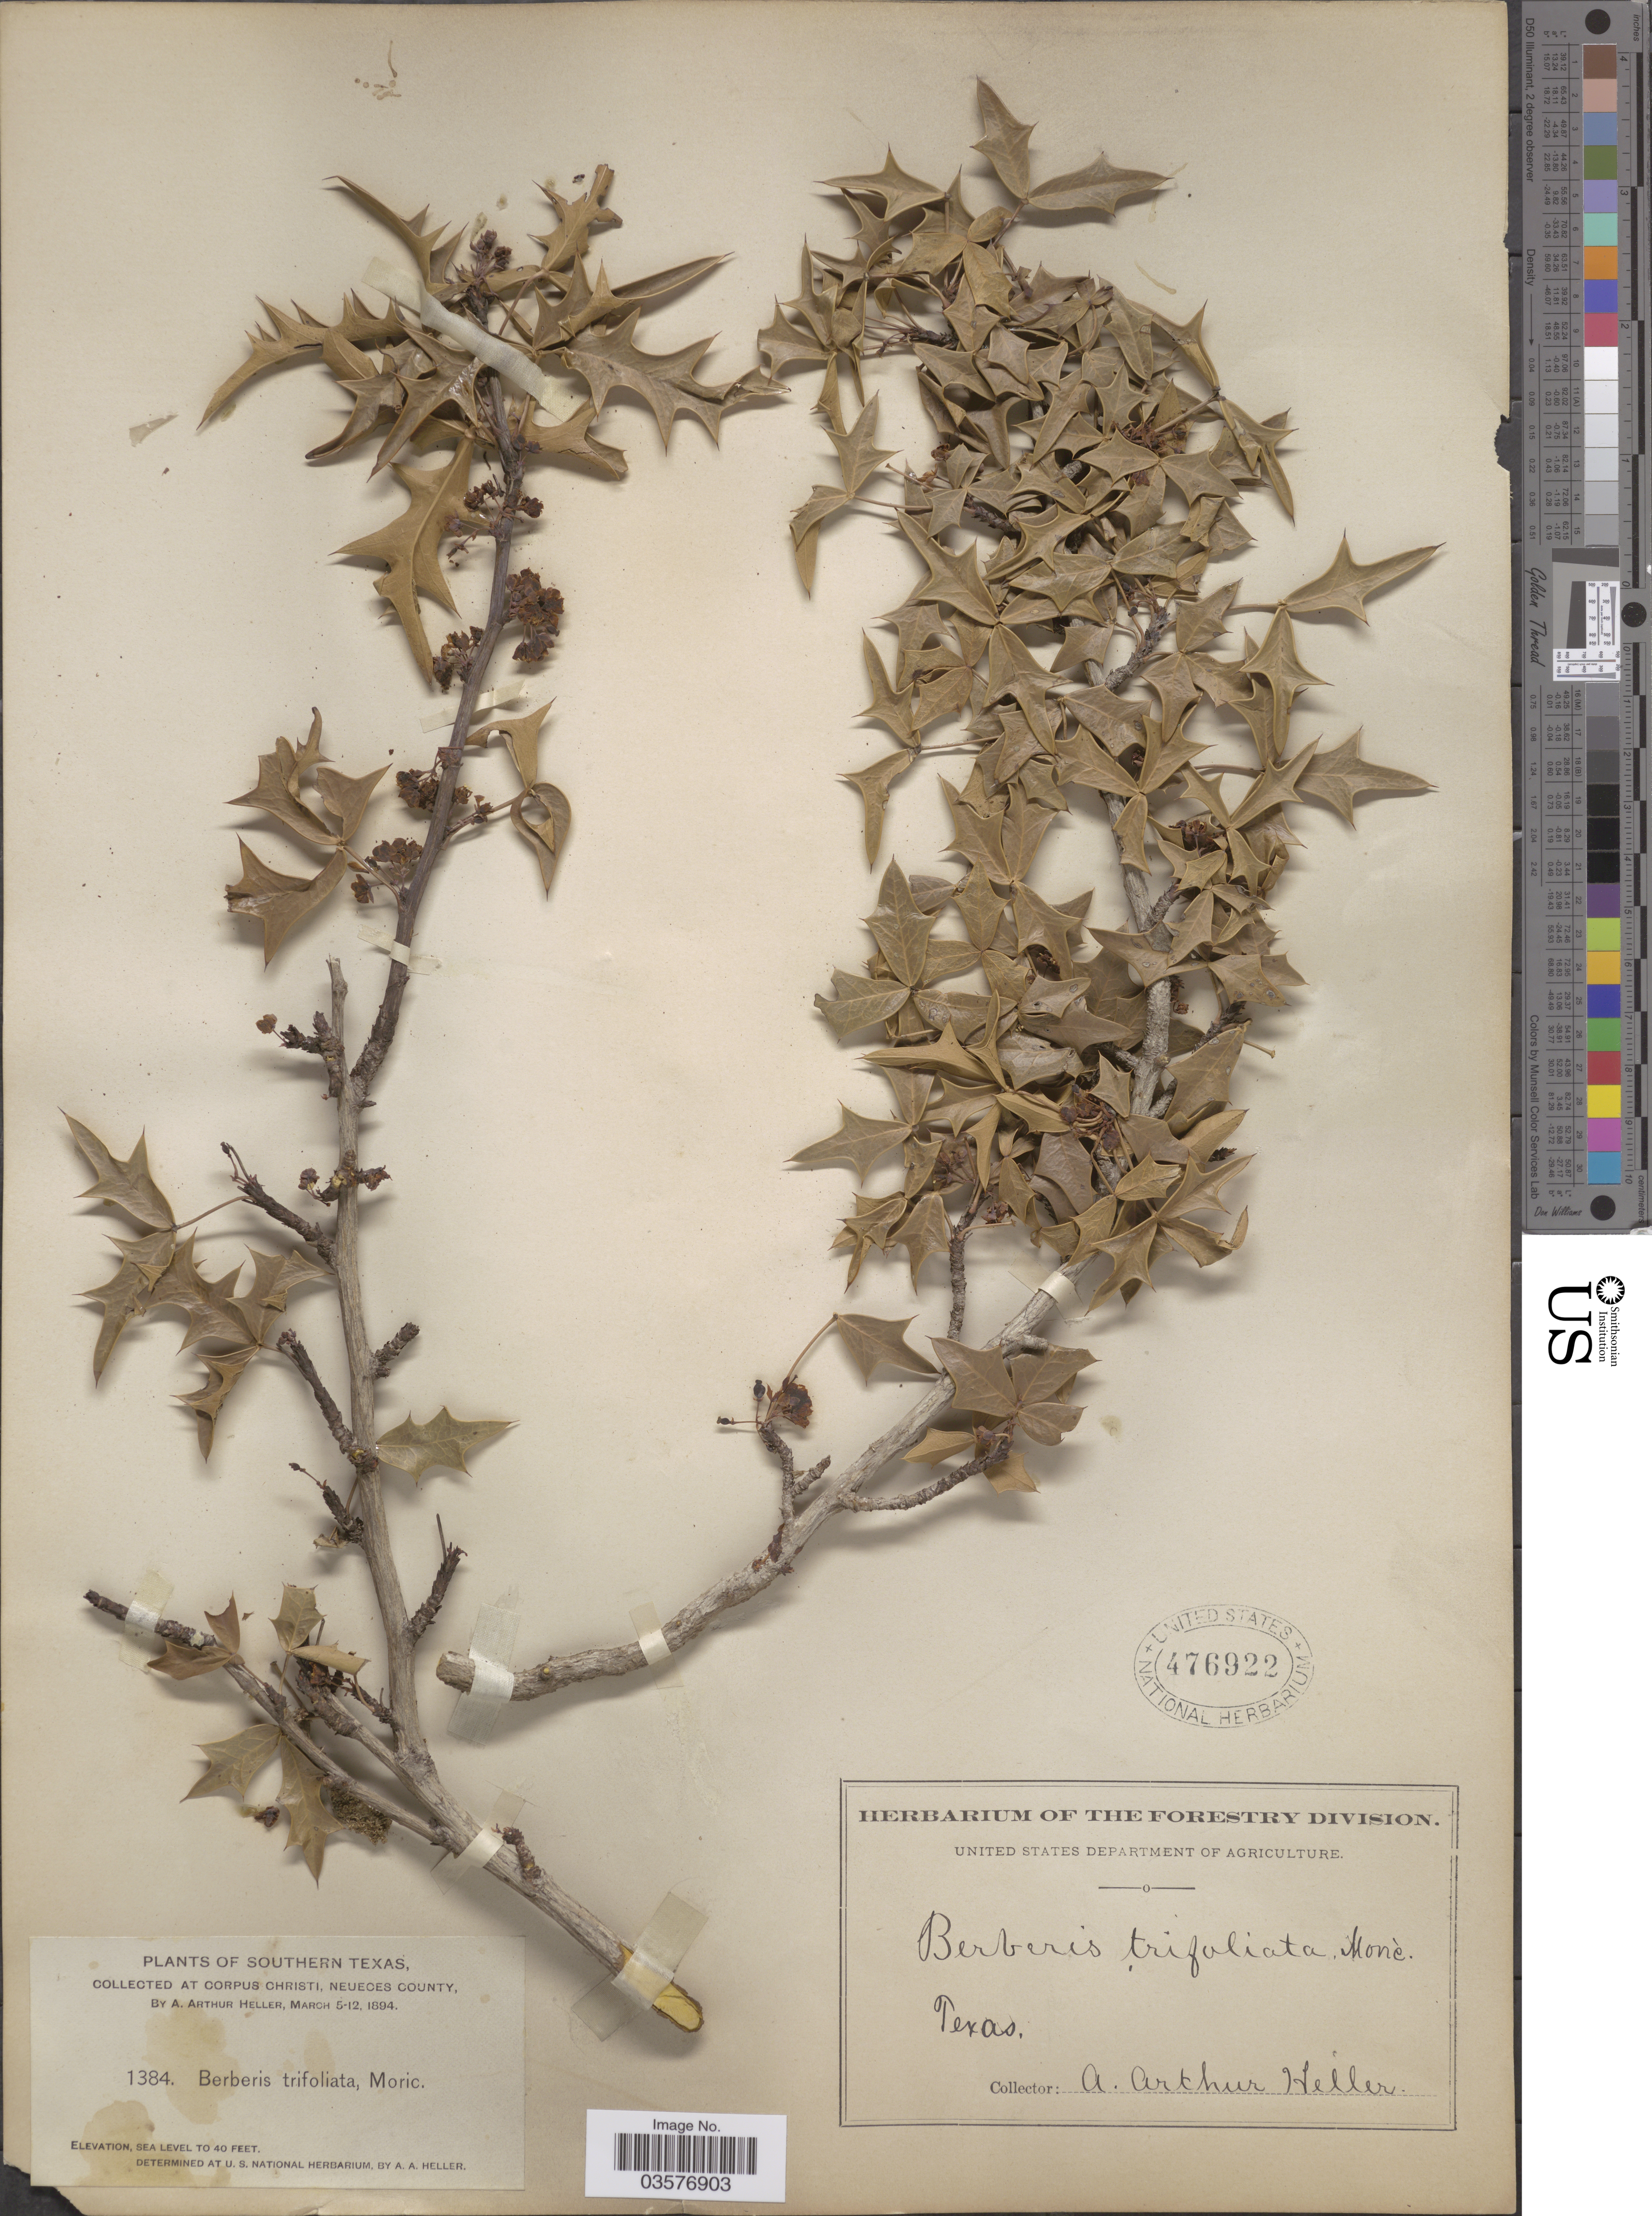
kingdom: Plantae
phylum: Tracheophyta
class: Magnoliopsida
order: Ranunculales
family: Berberidaceae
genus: Mahonia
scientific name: Mahonia trifoliolata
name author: (Monic.) Fedde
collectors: A. A. Heller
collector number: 1384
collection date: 1894-03-05/1894-03-12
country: United States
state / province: Texas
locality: Southern Texas. Corpus Christi, Neueces County.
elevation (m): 0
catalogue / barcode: US 476922